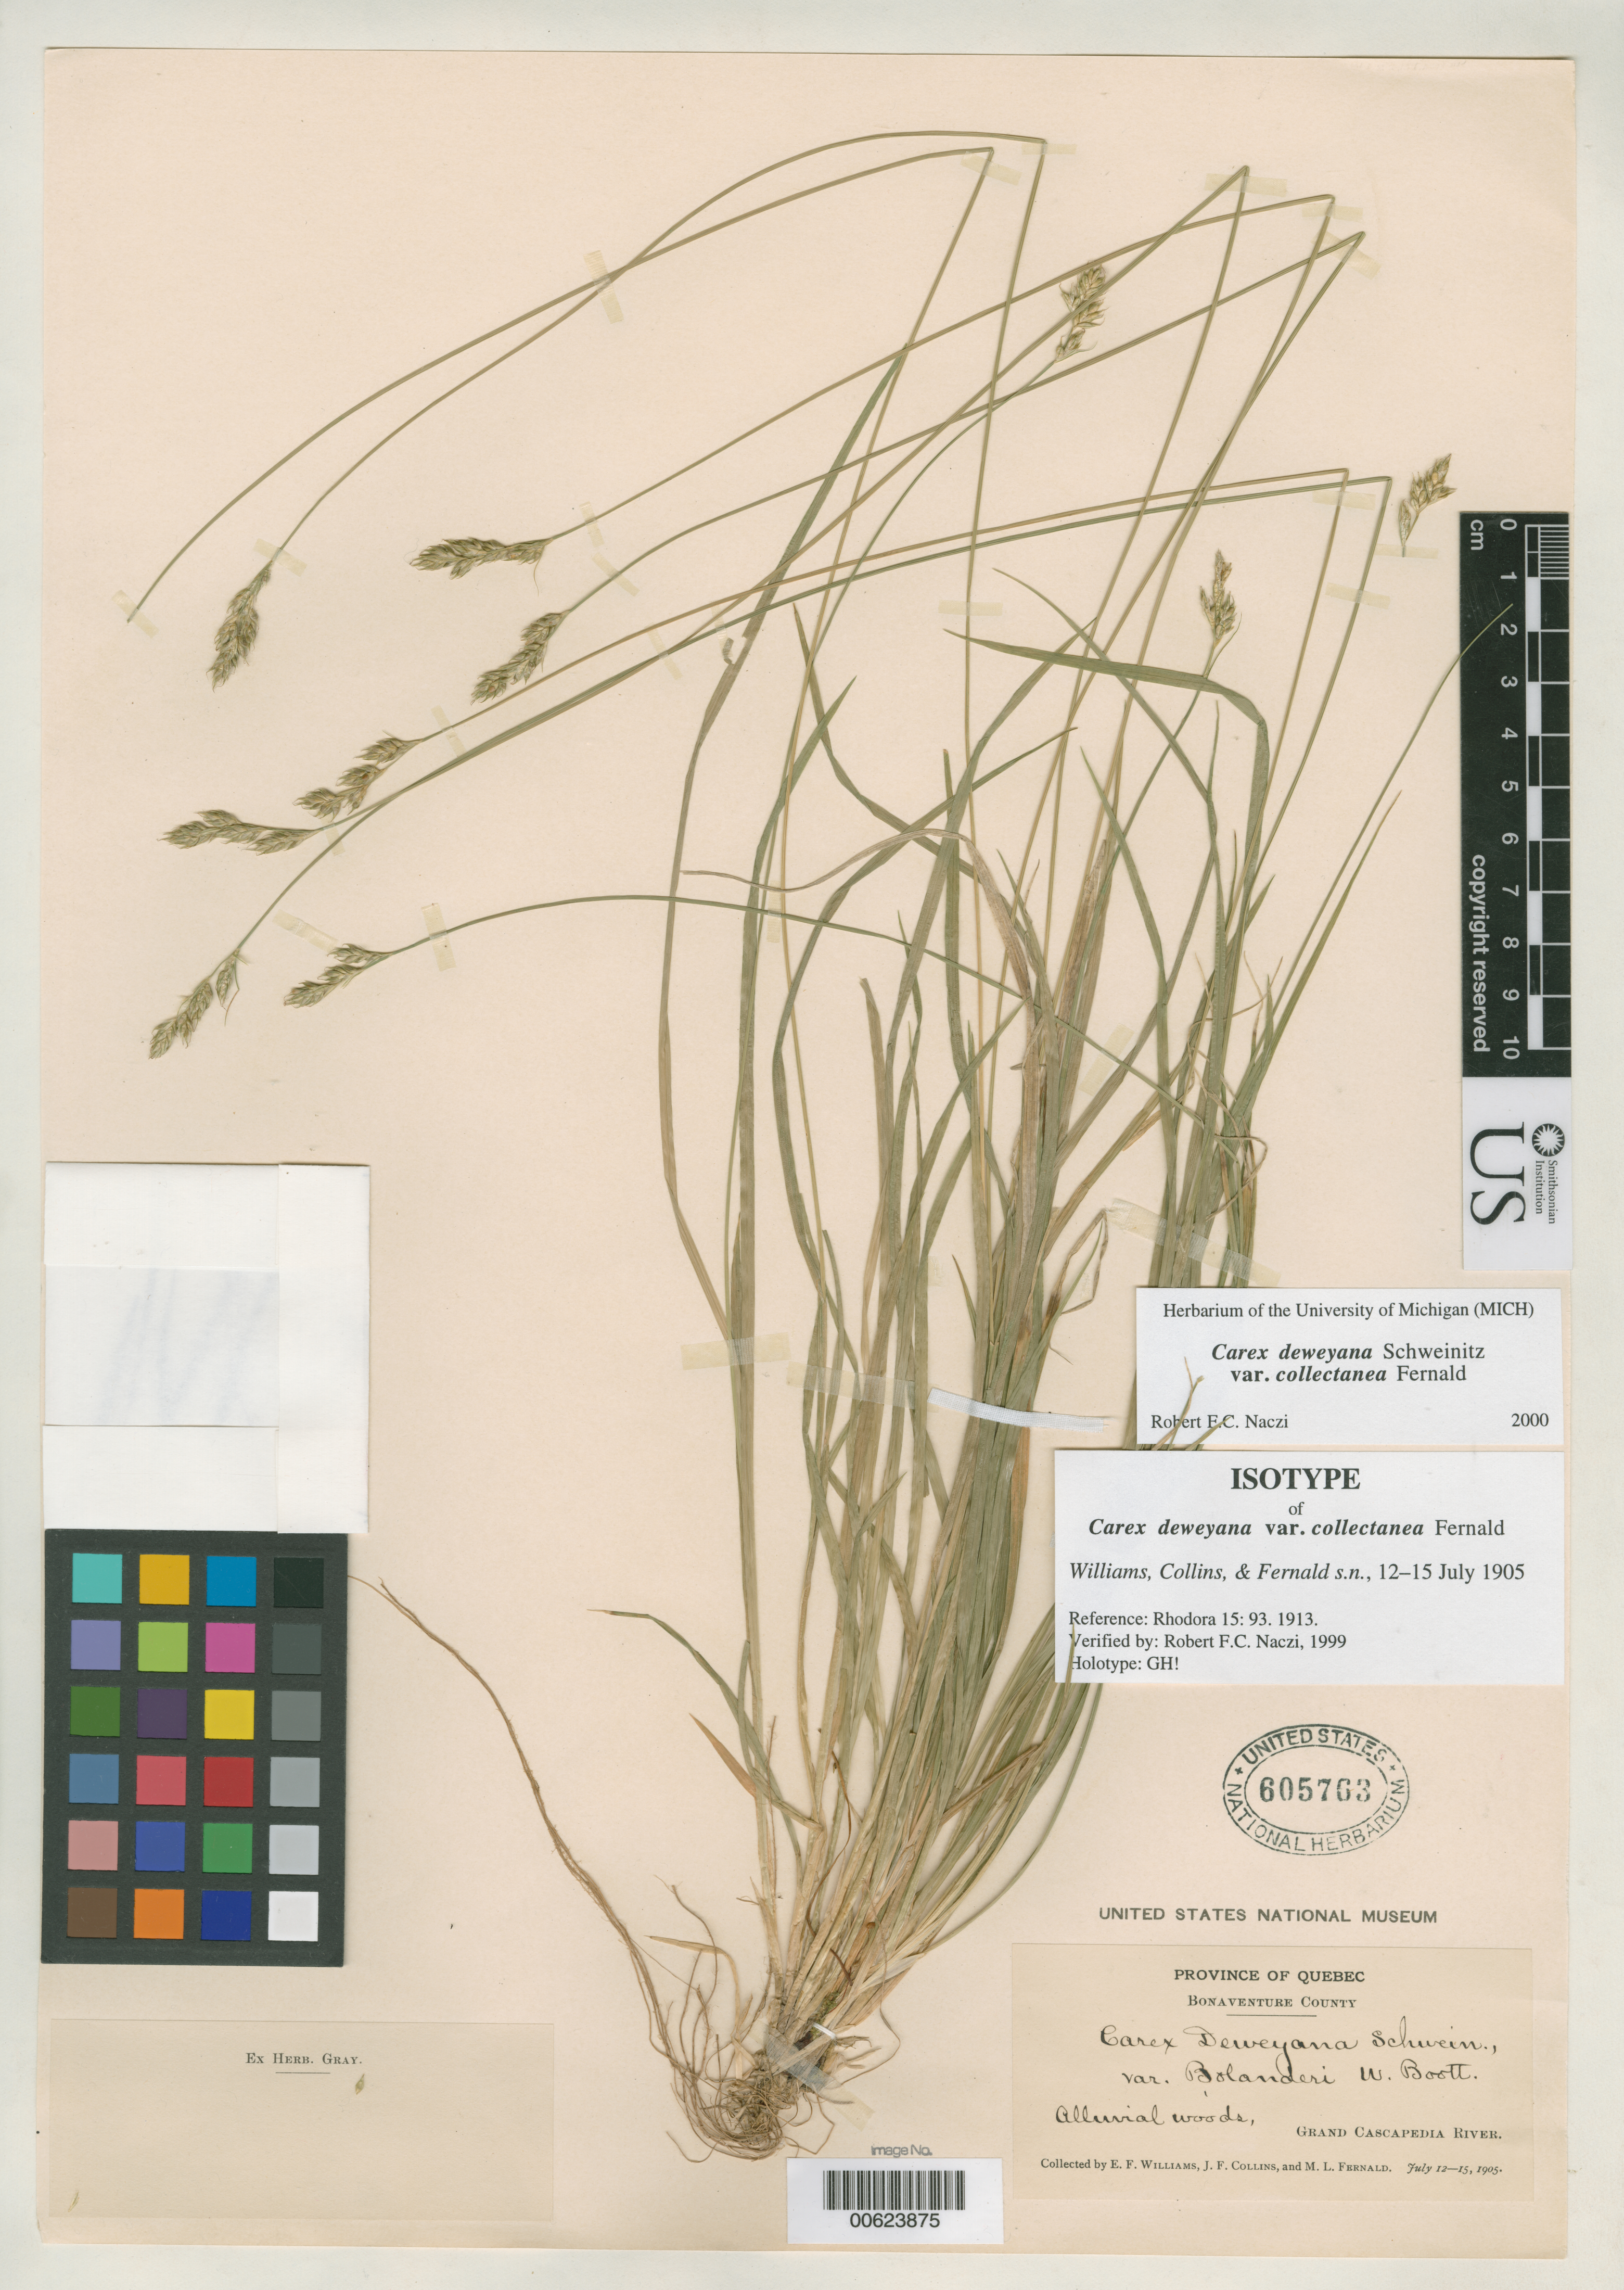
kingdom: Plantae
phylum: Tracheophyta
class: Liliopsida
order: Poales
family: Cyperaceae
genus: Carex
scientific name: Carex deweyana var. collectanea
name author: Fernald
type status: Isotype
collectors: E. F. Williams, J. Collins & M. L. Fernald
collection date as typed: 12 Jul 1905 to 15 Jul 1905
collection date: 1905-07-12/1905-07-15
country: Canada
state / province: Quebec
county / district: Bonaventure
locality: Grand Cascapedia river.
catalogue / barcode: US 605763